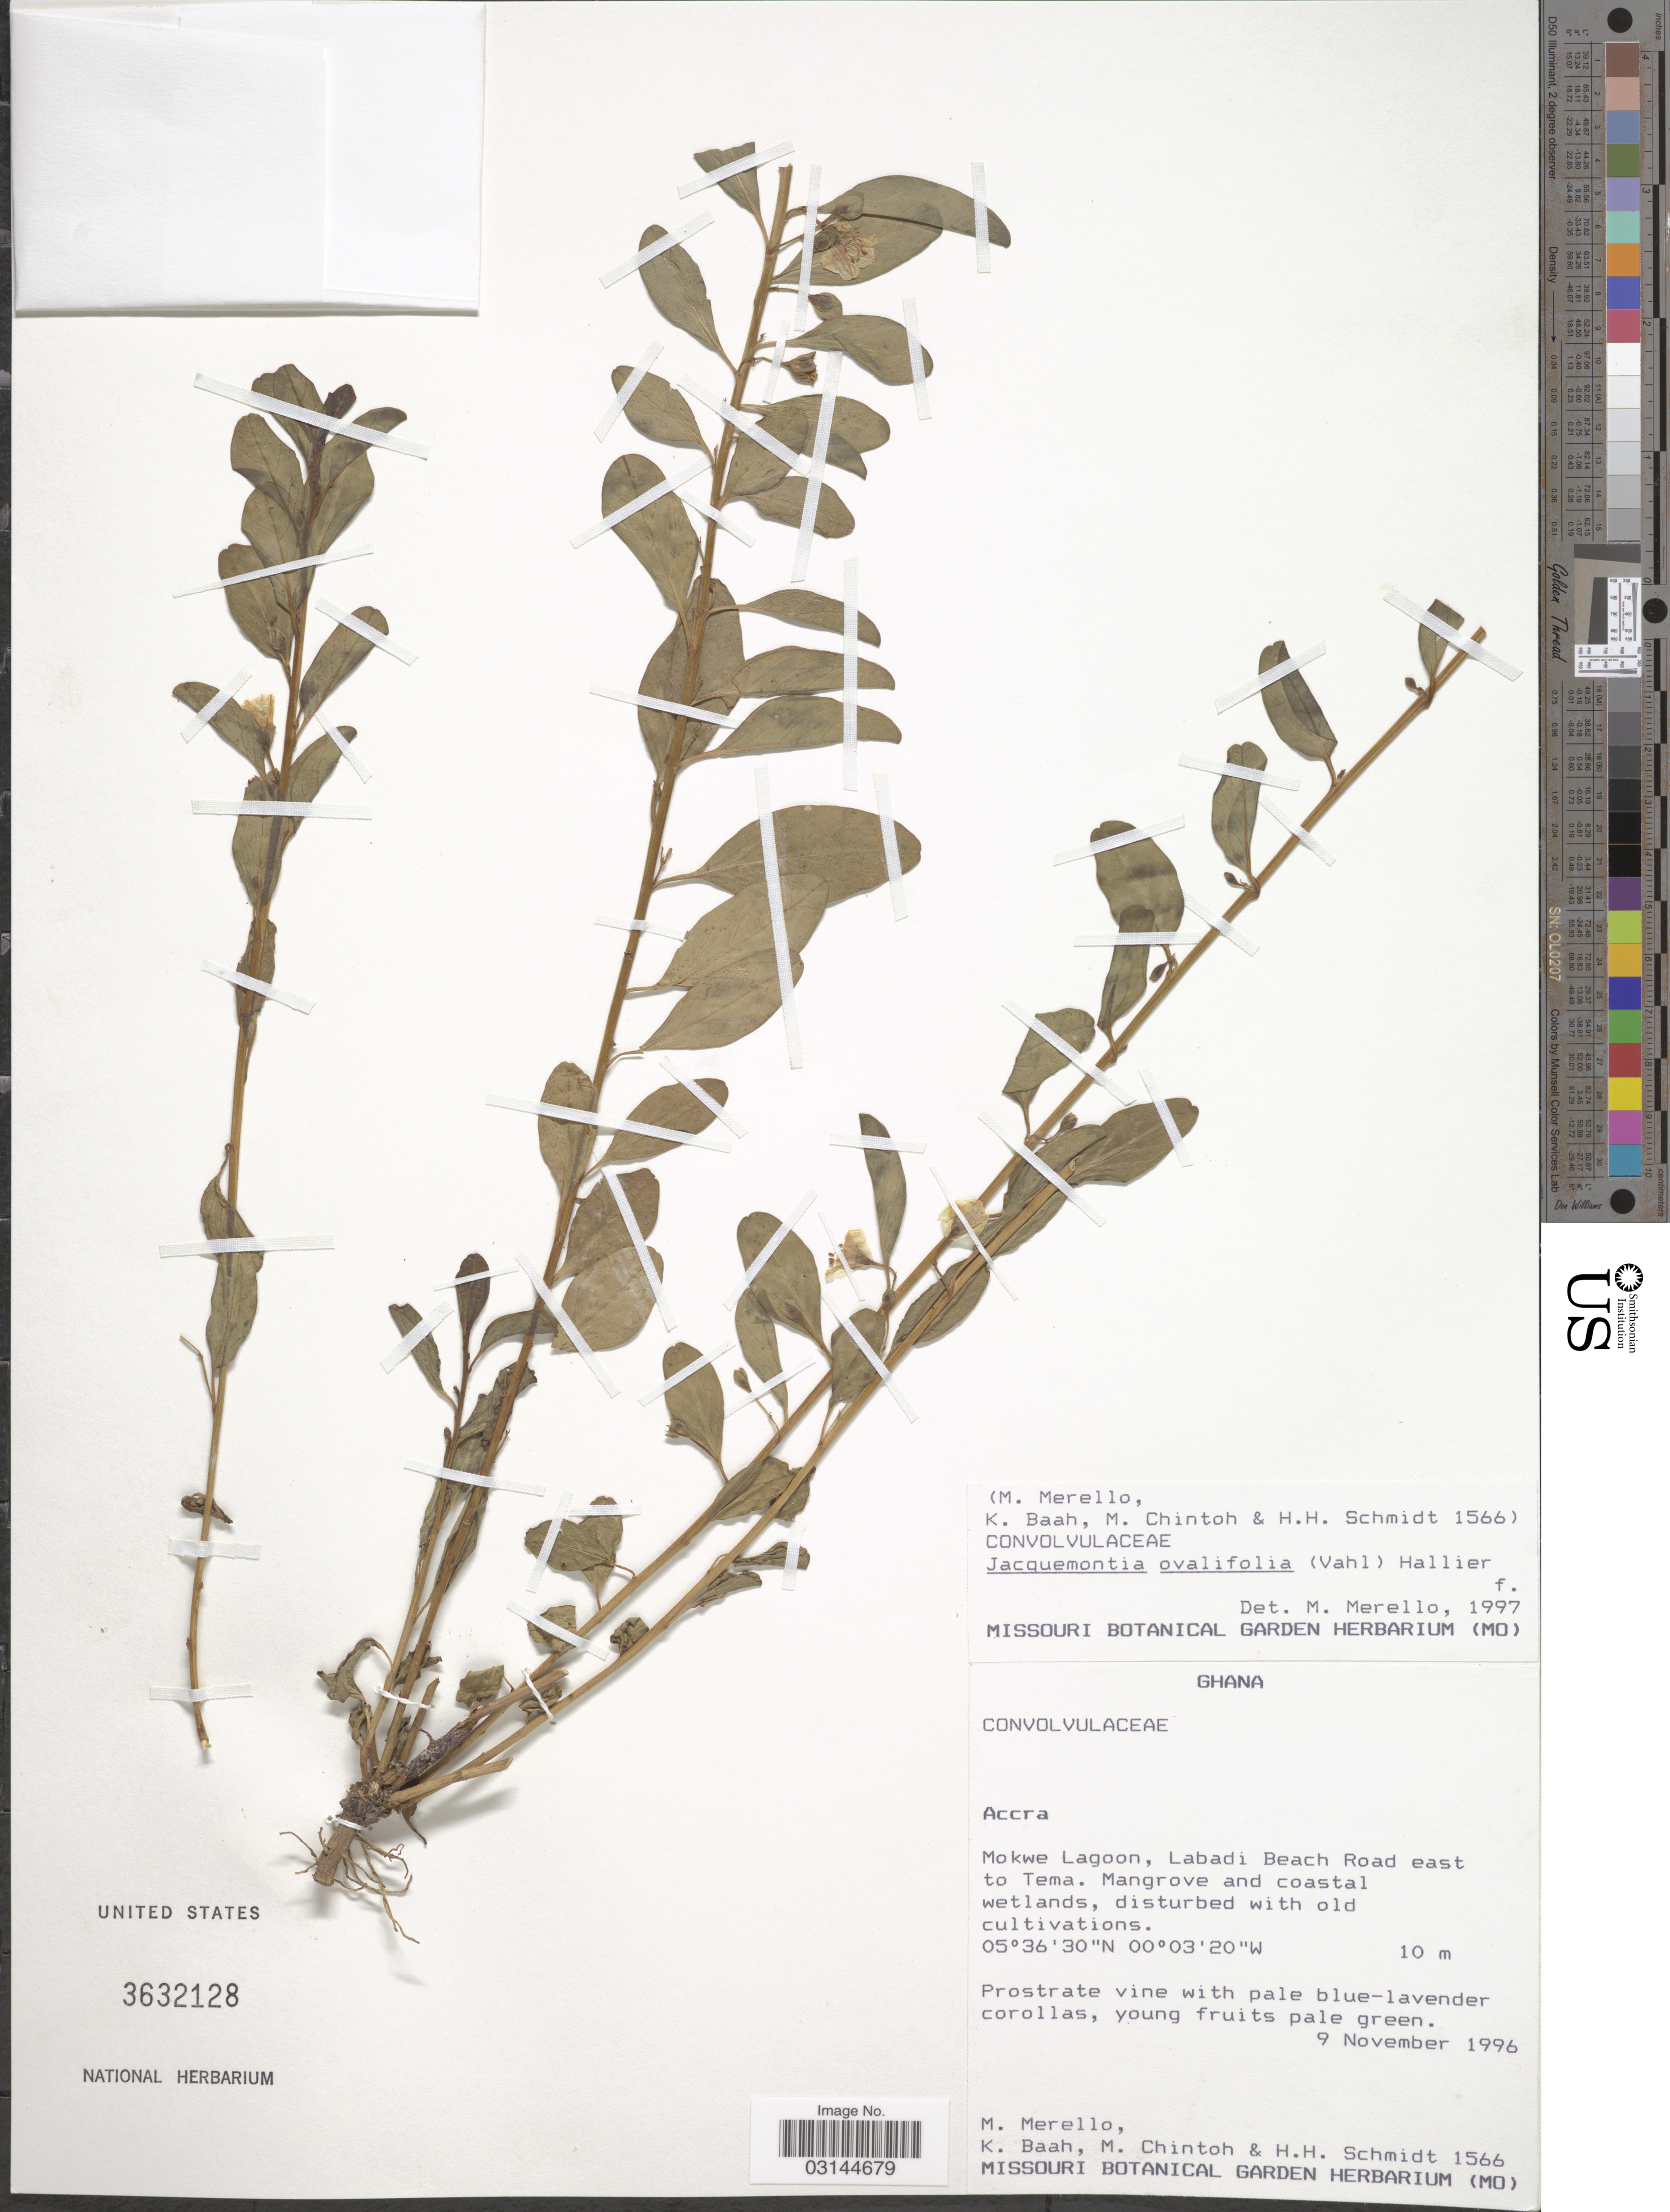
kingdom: Plantae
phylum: Tracheophyta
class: Magnoliopsida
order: Solanales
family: Convolvulaceae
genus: Jacquemontia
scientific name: Jacquemontia ovalifolia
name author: (Vahl) Hallier f.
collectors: M. Merello, K. Baah, M. Chintoh & H. H. Schmidt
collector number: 1566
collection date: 1996-11-09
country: Ghana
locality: Accra. Mokwe Lagoon, Labadi Beach Road east to Tema.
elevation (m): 10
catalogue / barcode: US 3632128